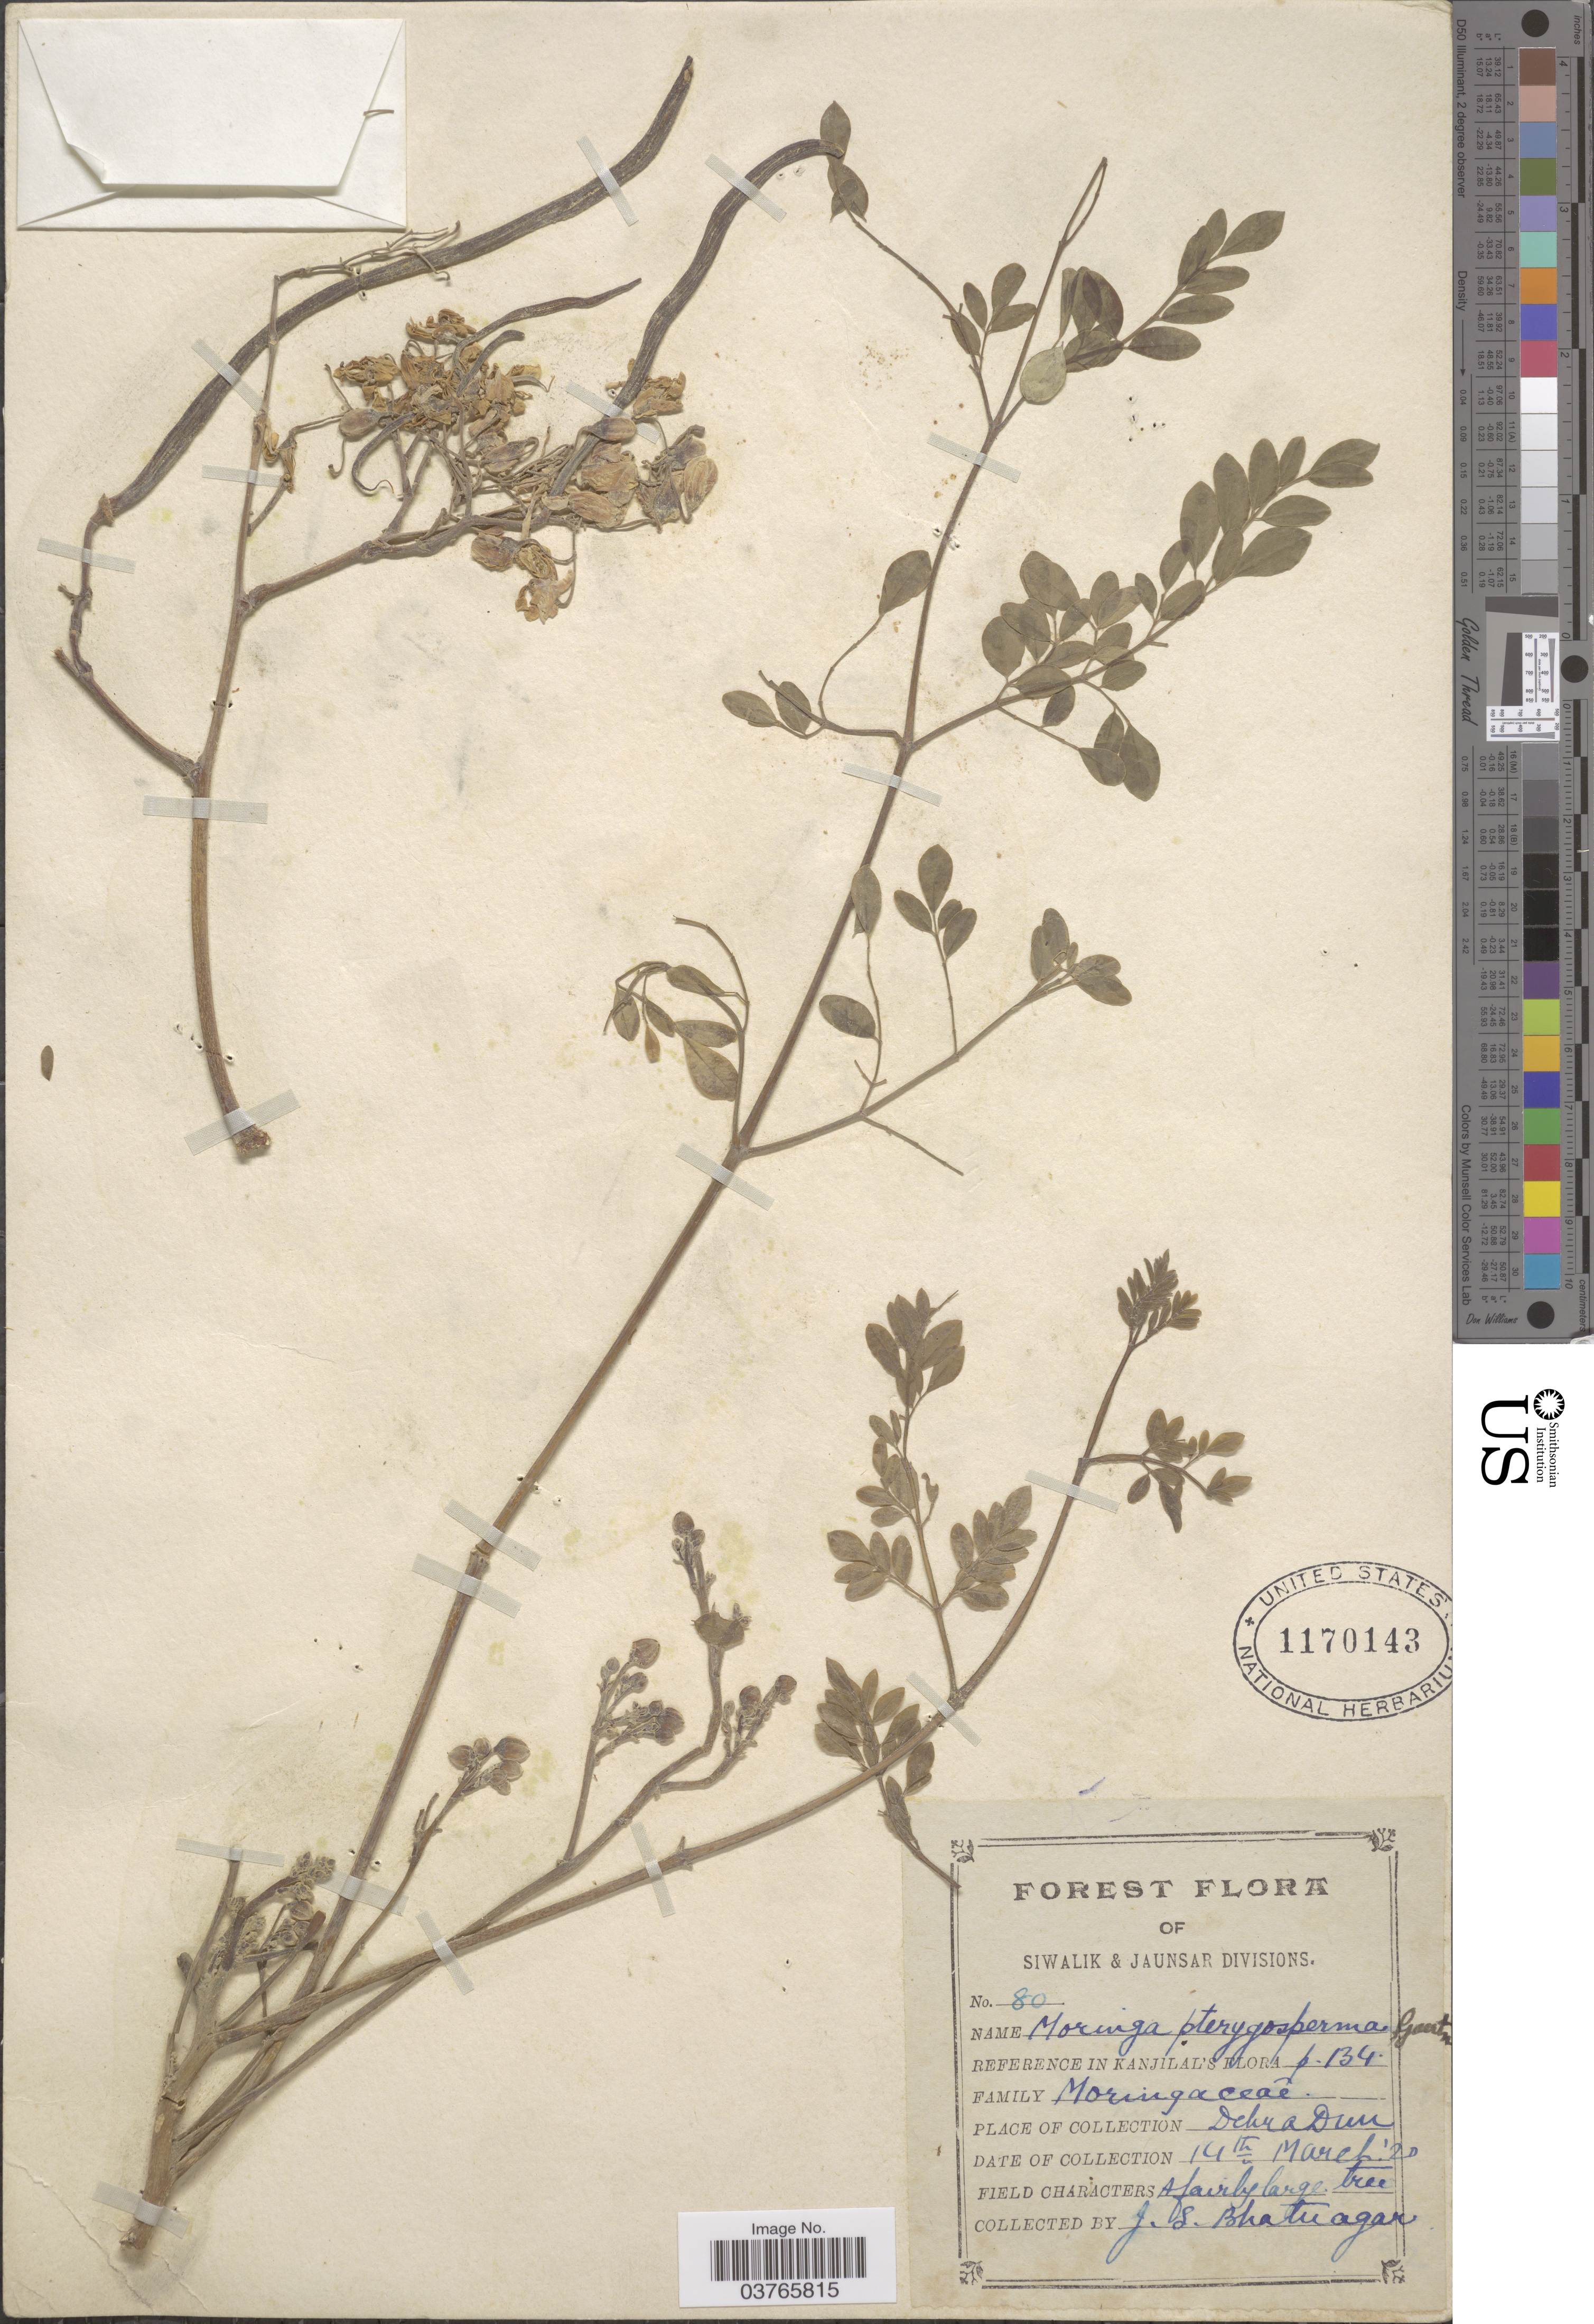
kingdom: Plantae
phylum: Tracheophyta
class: Magnoliopsida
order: Brassicales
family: Moringaceae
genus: Moringa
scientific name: Moringa oleifera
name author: Lam.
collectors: J. Bhatuagar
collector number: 80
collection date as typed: Transcribed d/m/y: 14/3/20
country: India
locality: Siwalik & Jaunsar Divisions. Dehra Dun.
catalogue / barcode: US 1170143